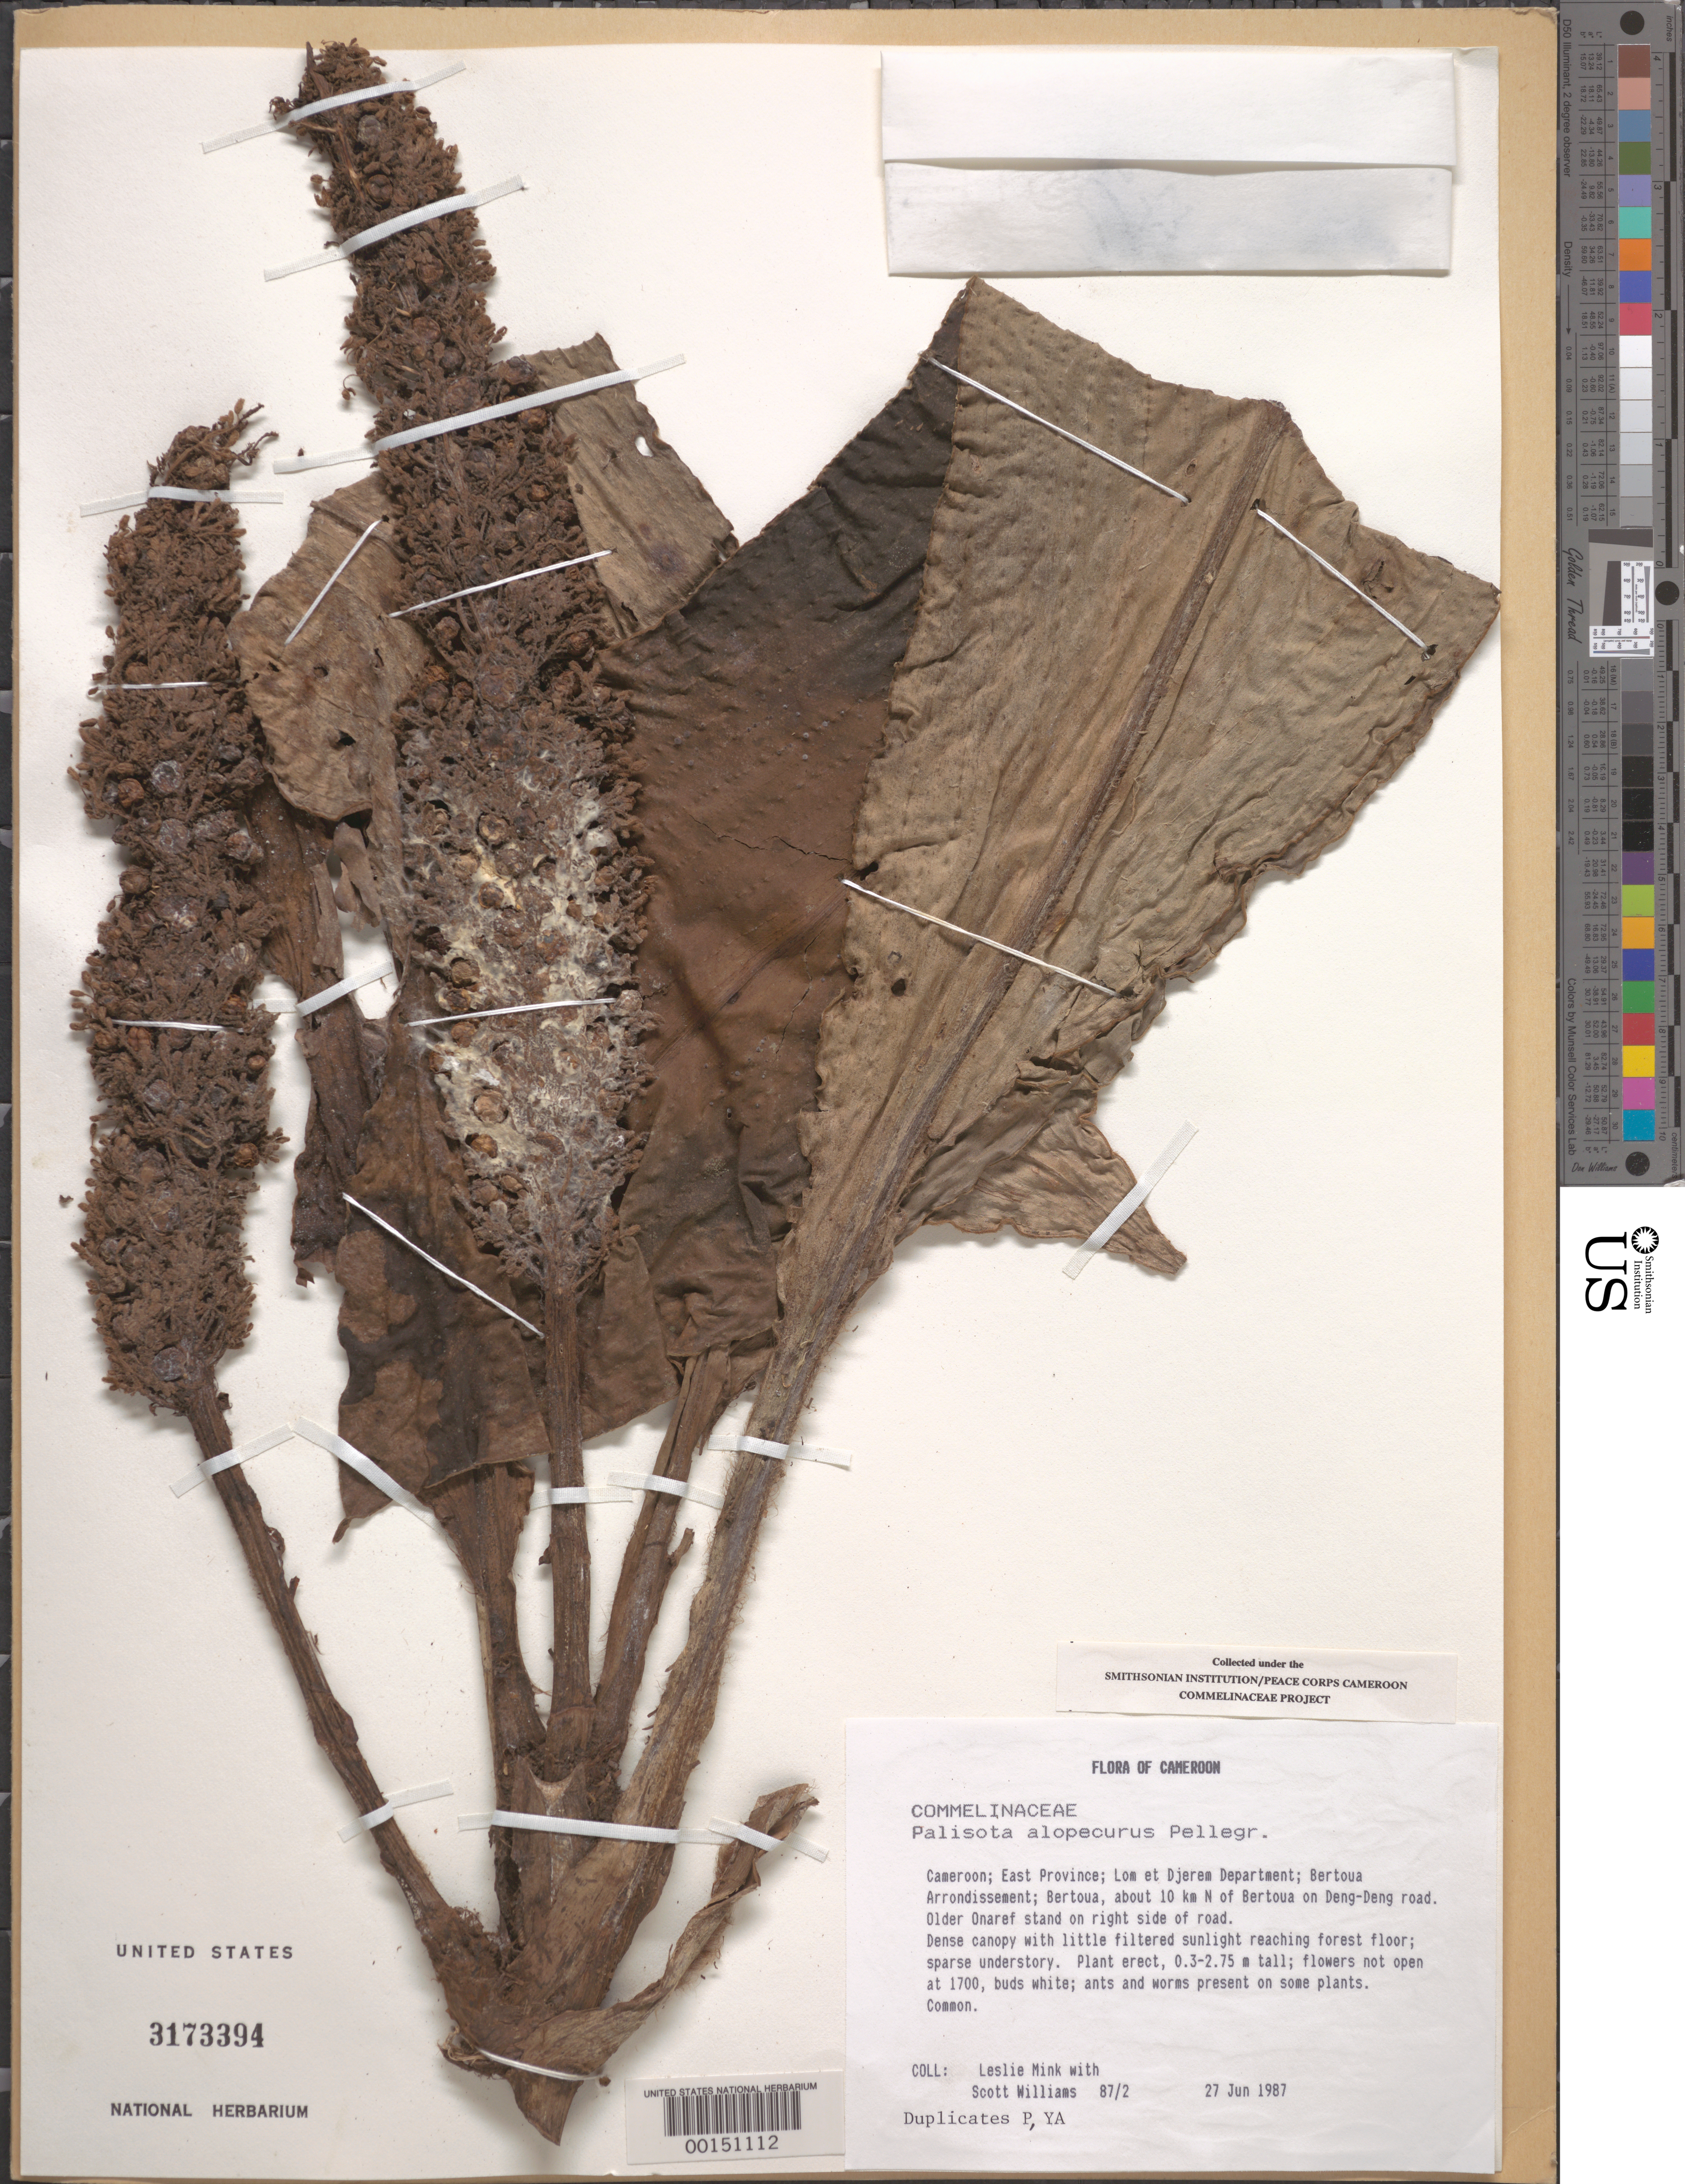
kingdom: Plantae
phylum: Tracheophyta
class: Liliopsida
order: Commelinales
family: Commelinaceae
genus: Palisota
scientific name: Palisota alopecurus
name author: Pellegr.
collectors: L. Mink & S. Williams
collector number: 87/2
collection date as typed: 27 Jun 1987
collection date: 1987-06-27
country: Cameroon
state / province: Est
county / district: Lom-et-djerem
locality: Bertoua arrondissement, bertoua, ca. 10 km n of bertoua on deng-deng road, older onaref stand on right side of road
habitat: Forest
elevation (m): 1700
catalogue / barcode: US 3173394